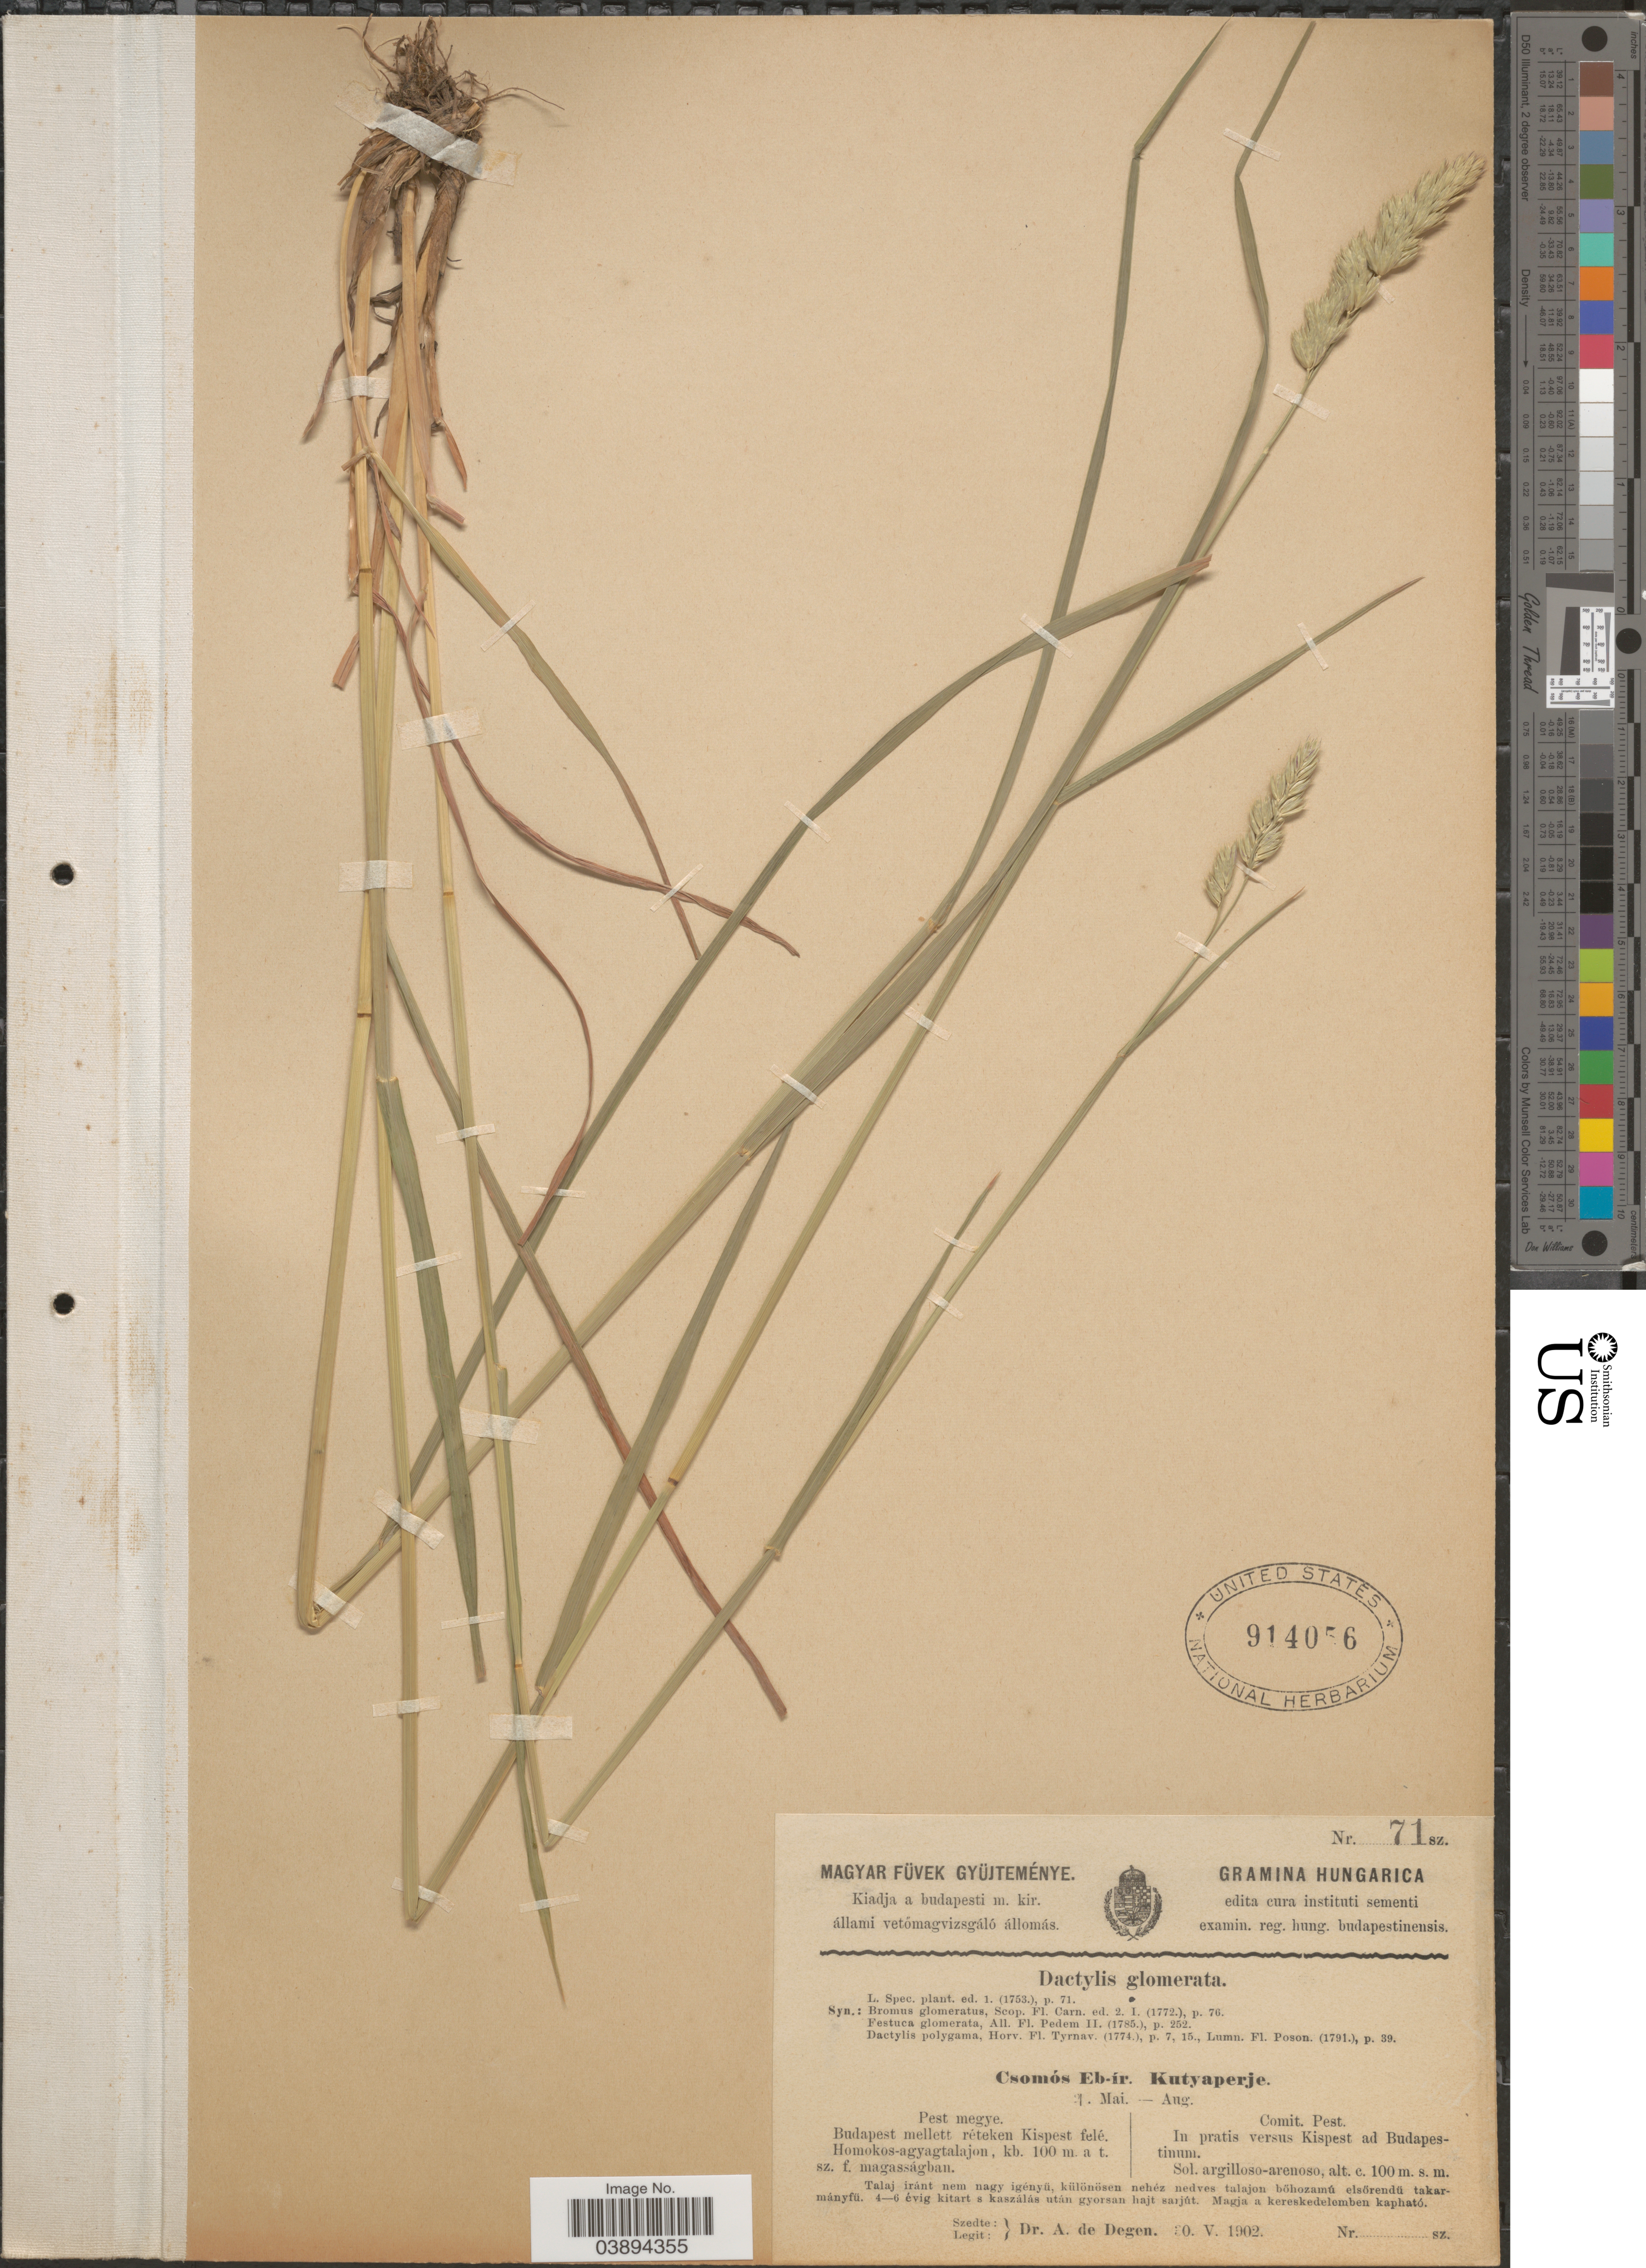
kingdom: Plantae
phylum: Tracheophyta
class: Liliopsida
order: Poales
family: Poaceae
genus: Dactylis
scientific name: Dactylis glomerata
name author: L.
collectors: A. Degen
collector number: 71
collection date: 1902-05-30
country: Hungary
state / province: Pest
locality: Hungarica. Comit. Pest. In pratis versus Kispest ad Budapestinum.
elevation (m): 100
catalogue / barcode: US 914056